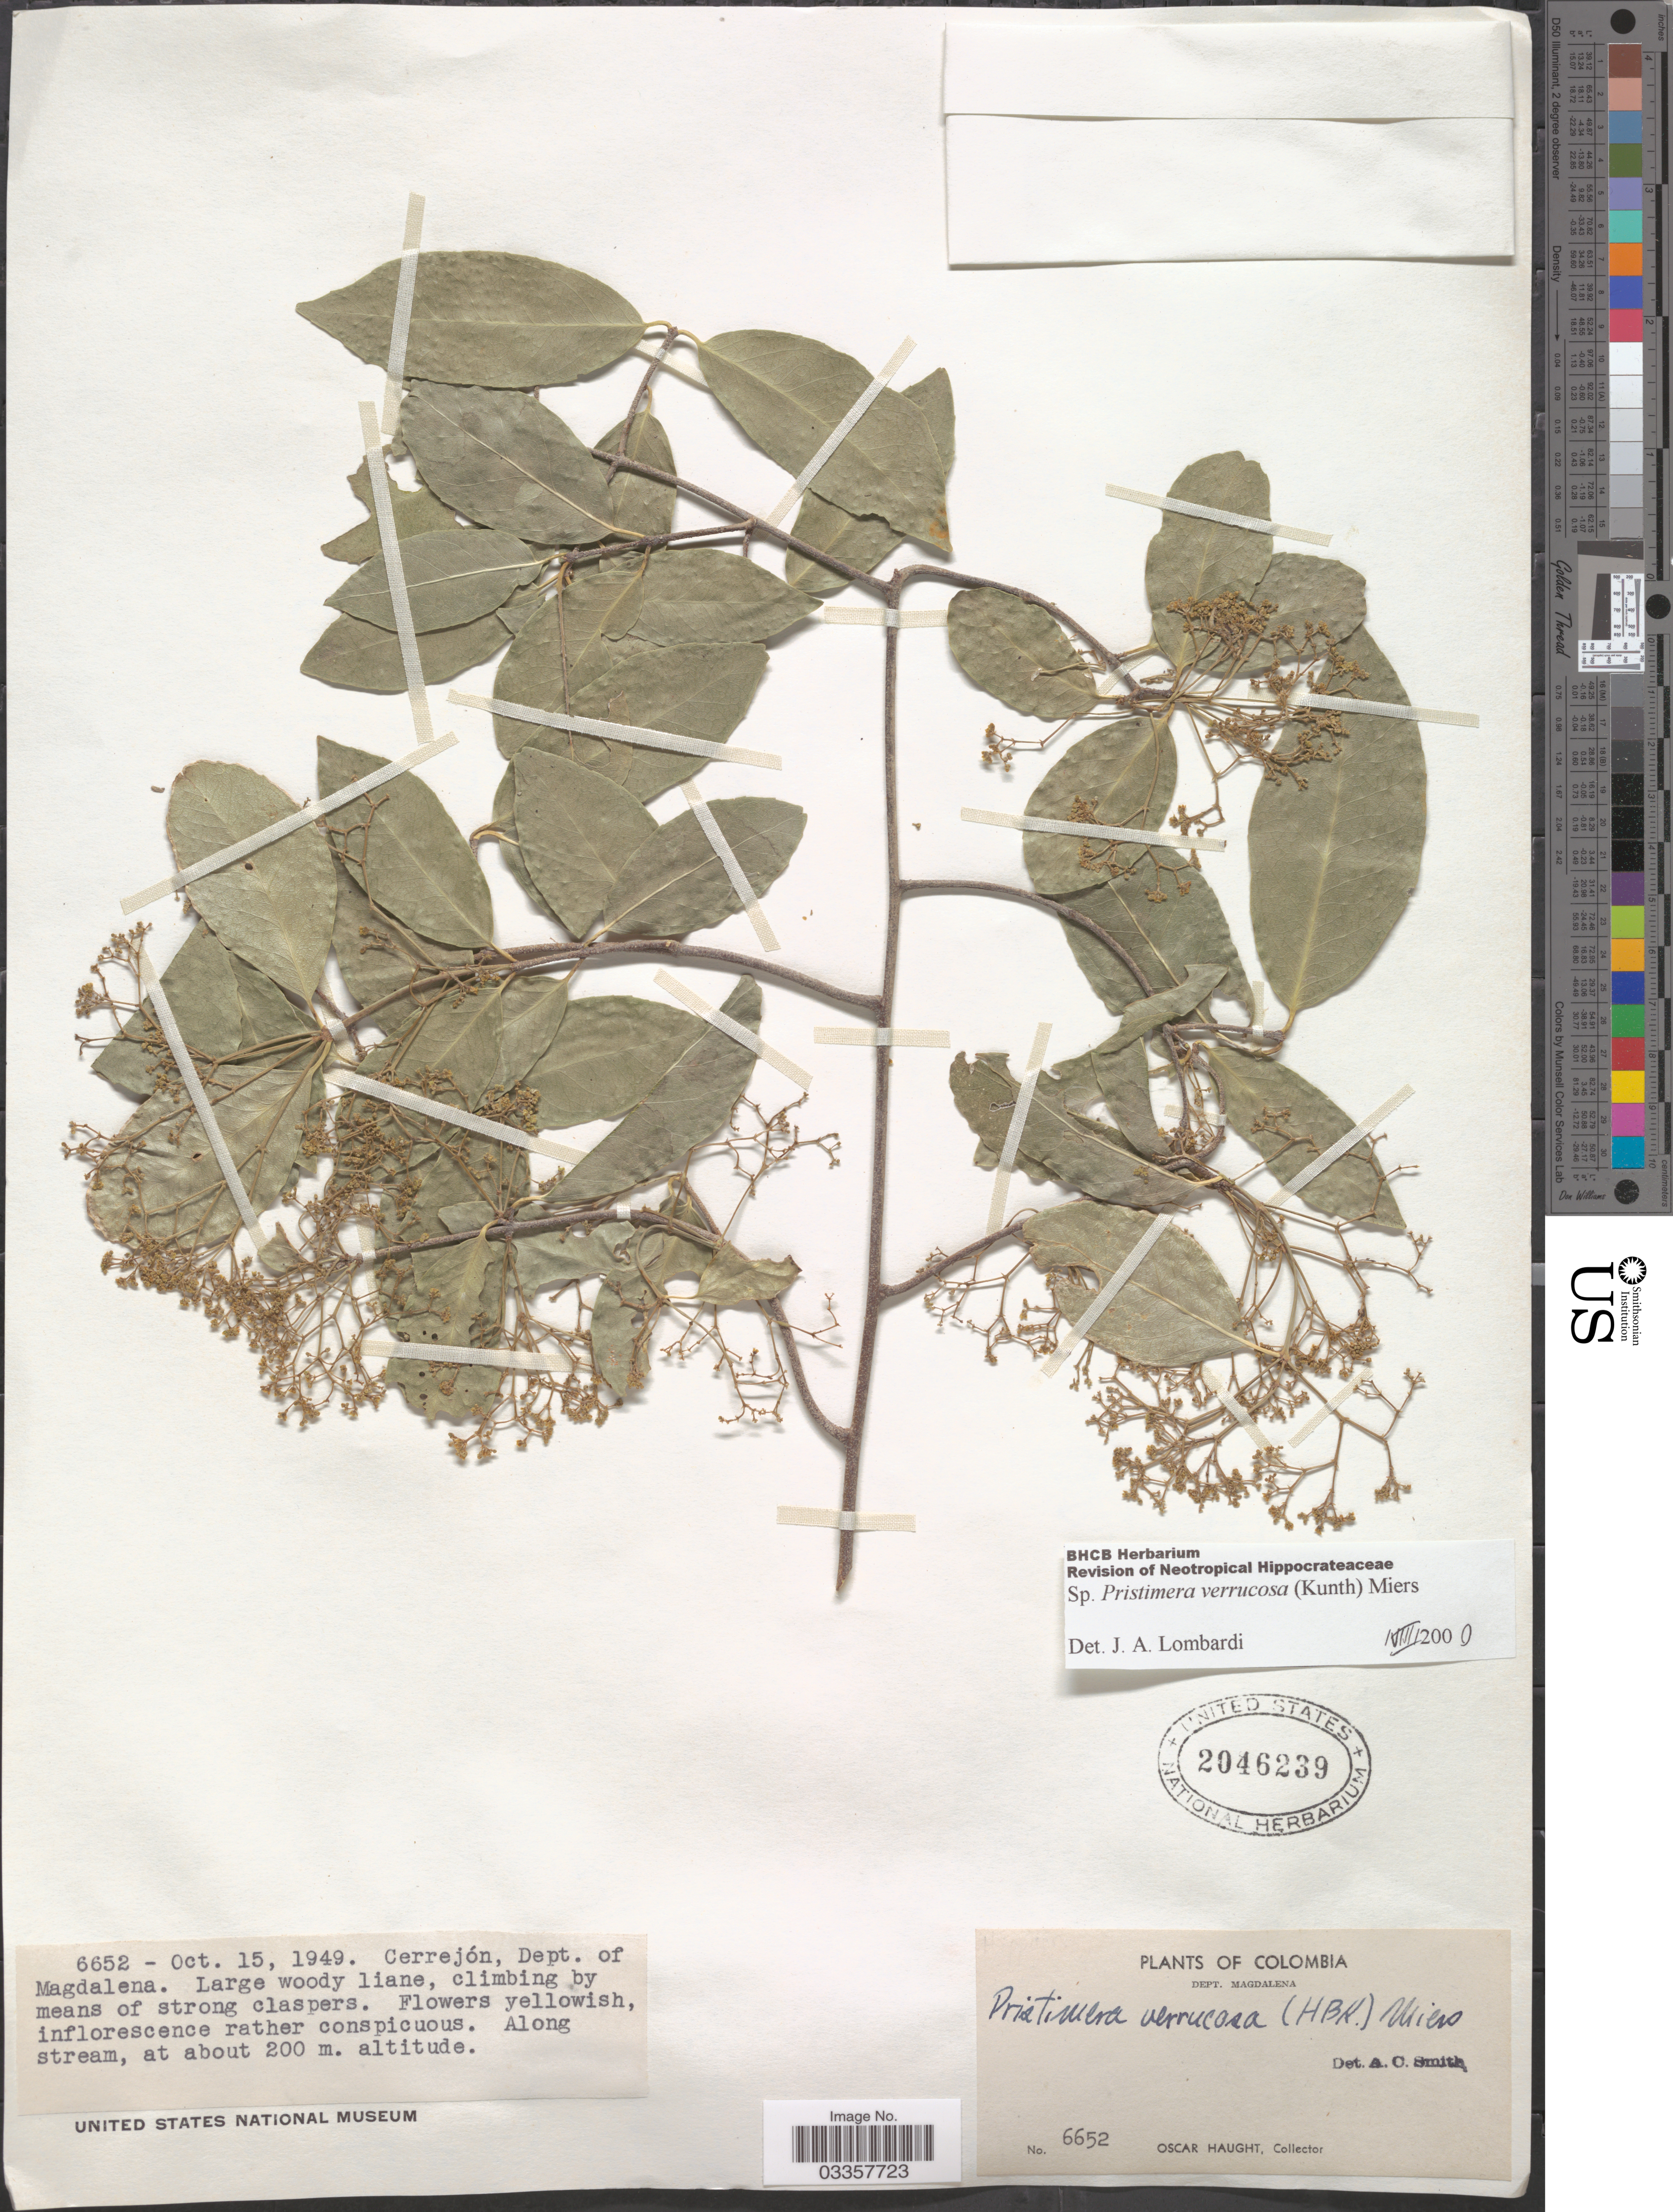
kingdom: Plantae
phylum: Tracheophyta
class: Magnoliopsida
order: Celastrales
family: Celastraceae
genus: Pristimera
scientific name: Pristimera verrucosa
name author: (Kunth) Miers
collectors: O. L. Haught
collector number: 6652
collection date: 1949-10-15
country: Colombia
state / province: Magdalena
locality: Cerrejón, Dept. of Magdalena.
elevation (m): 200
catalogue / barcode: US 2046239